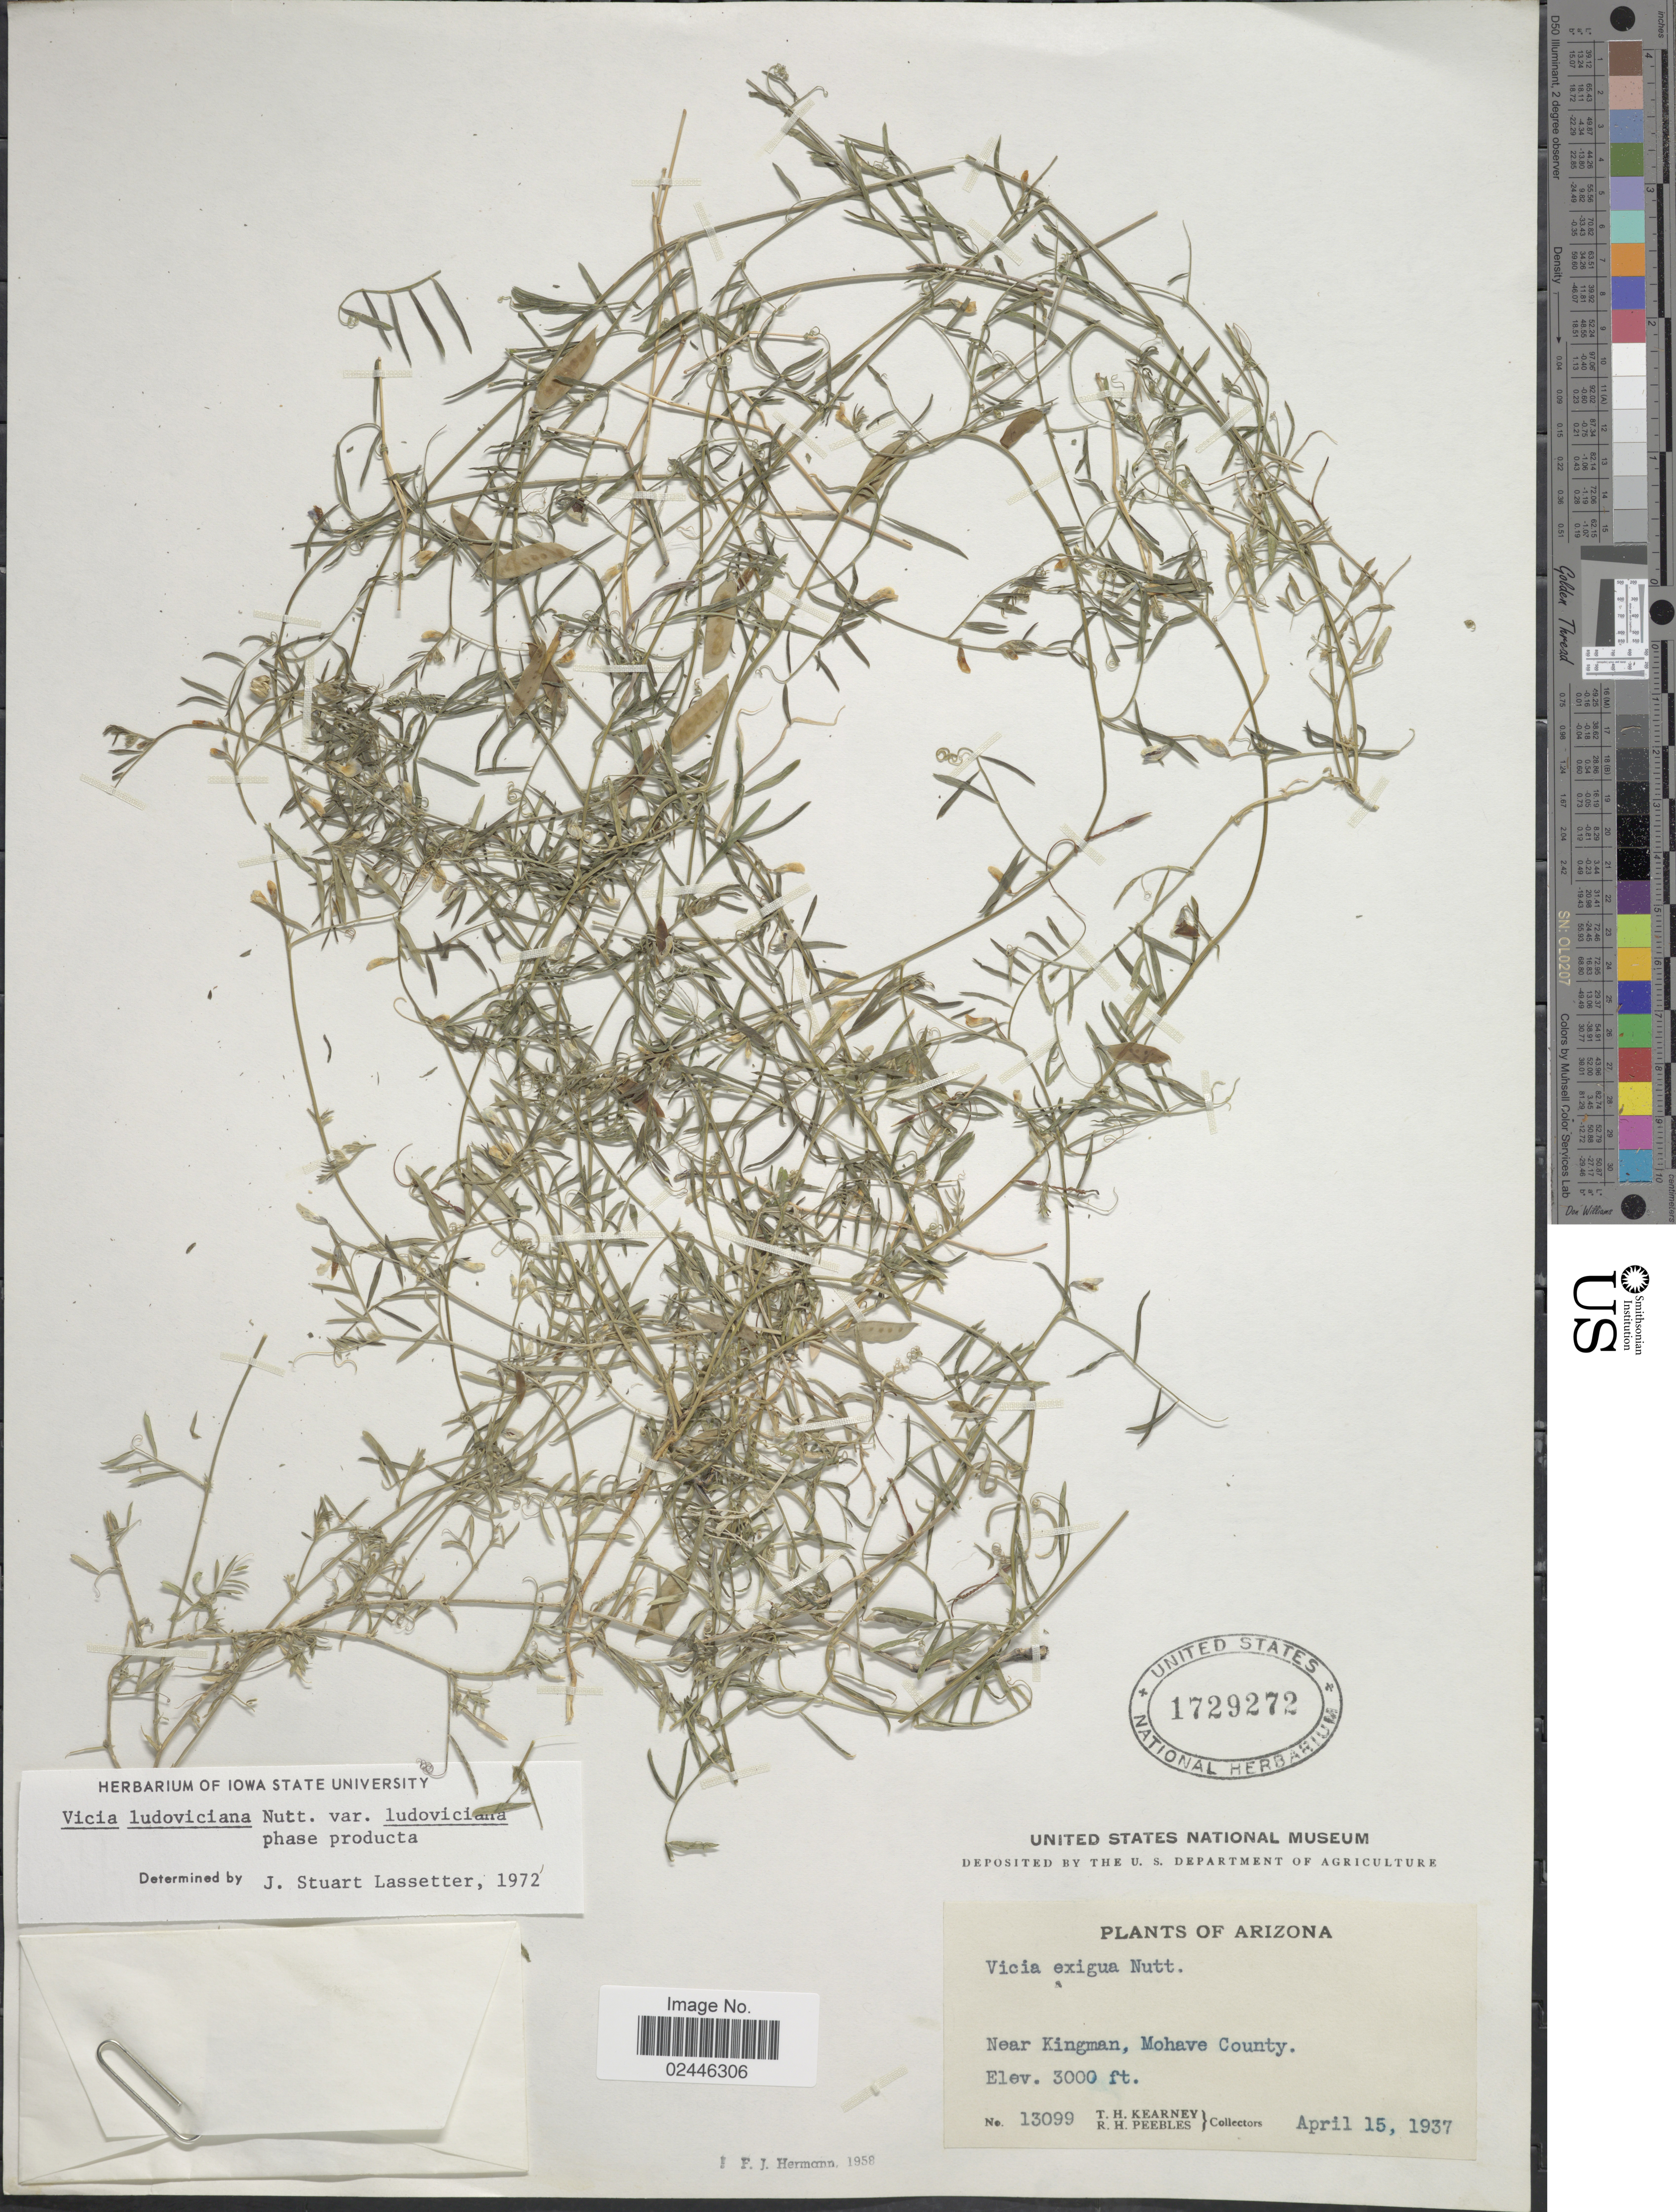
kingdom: Plantae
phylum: Tracheophyta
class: Magnoliopsida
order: Fabales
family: Fabaceae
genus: Vicia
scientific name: Vicia ludoviciana var. ludoviciana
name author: Nutt. ex Torr. & A. Gray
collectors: T. H. Kearney & R. H. Peebles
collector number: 13099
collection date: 1937-04-15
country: United States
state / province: Arizona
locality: Near Kingman, Mohave County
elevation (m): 914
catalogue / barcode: US 1729272